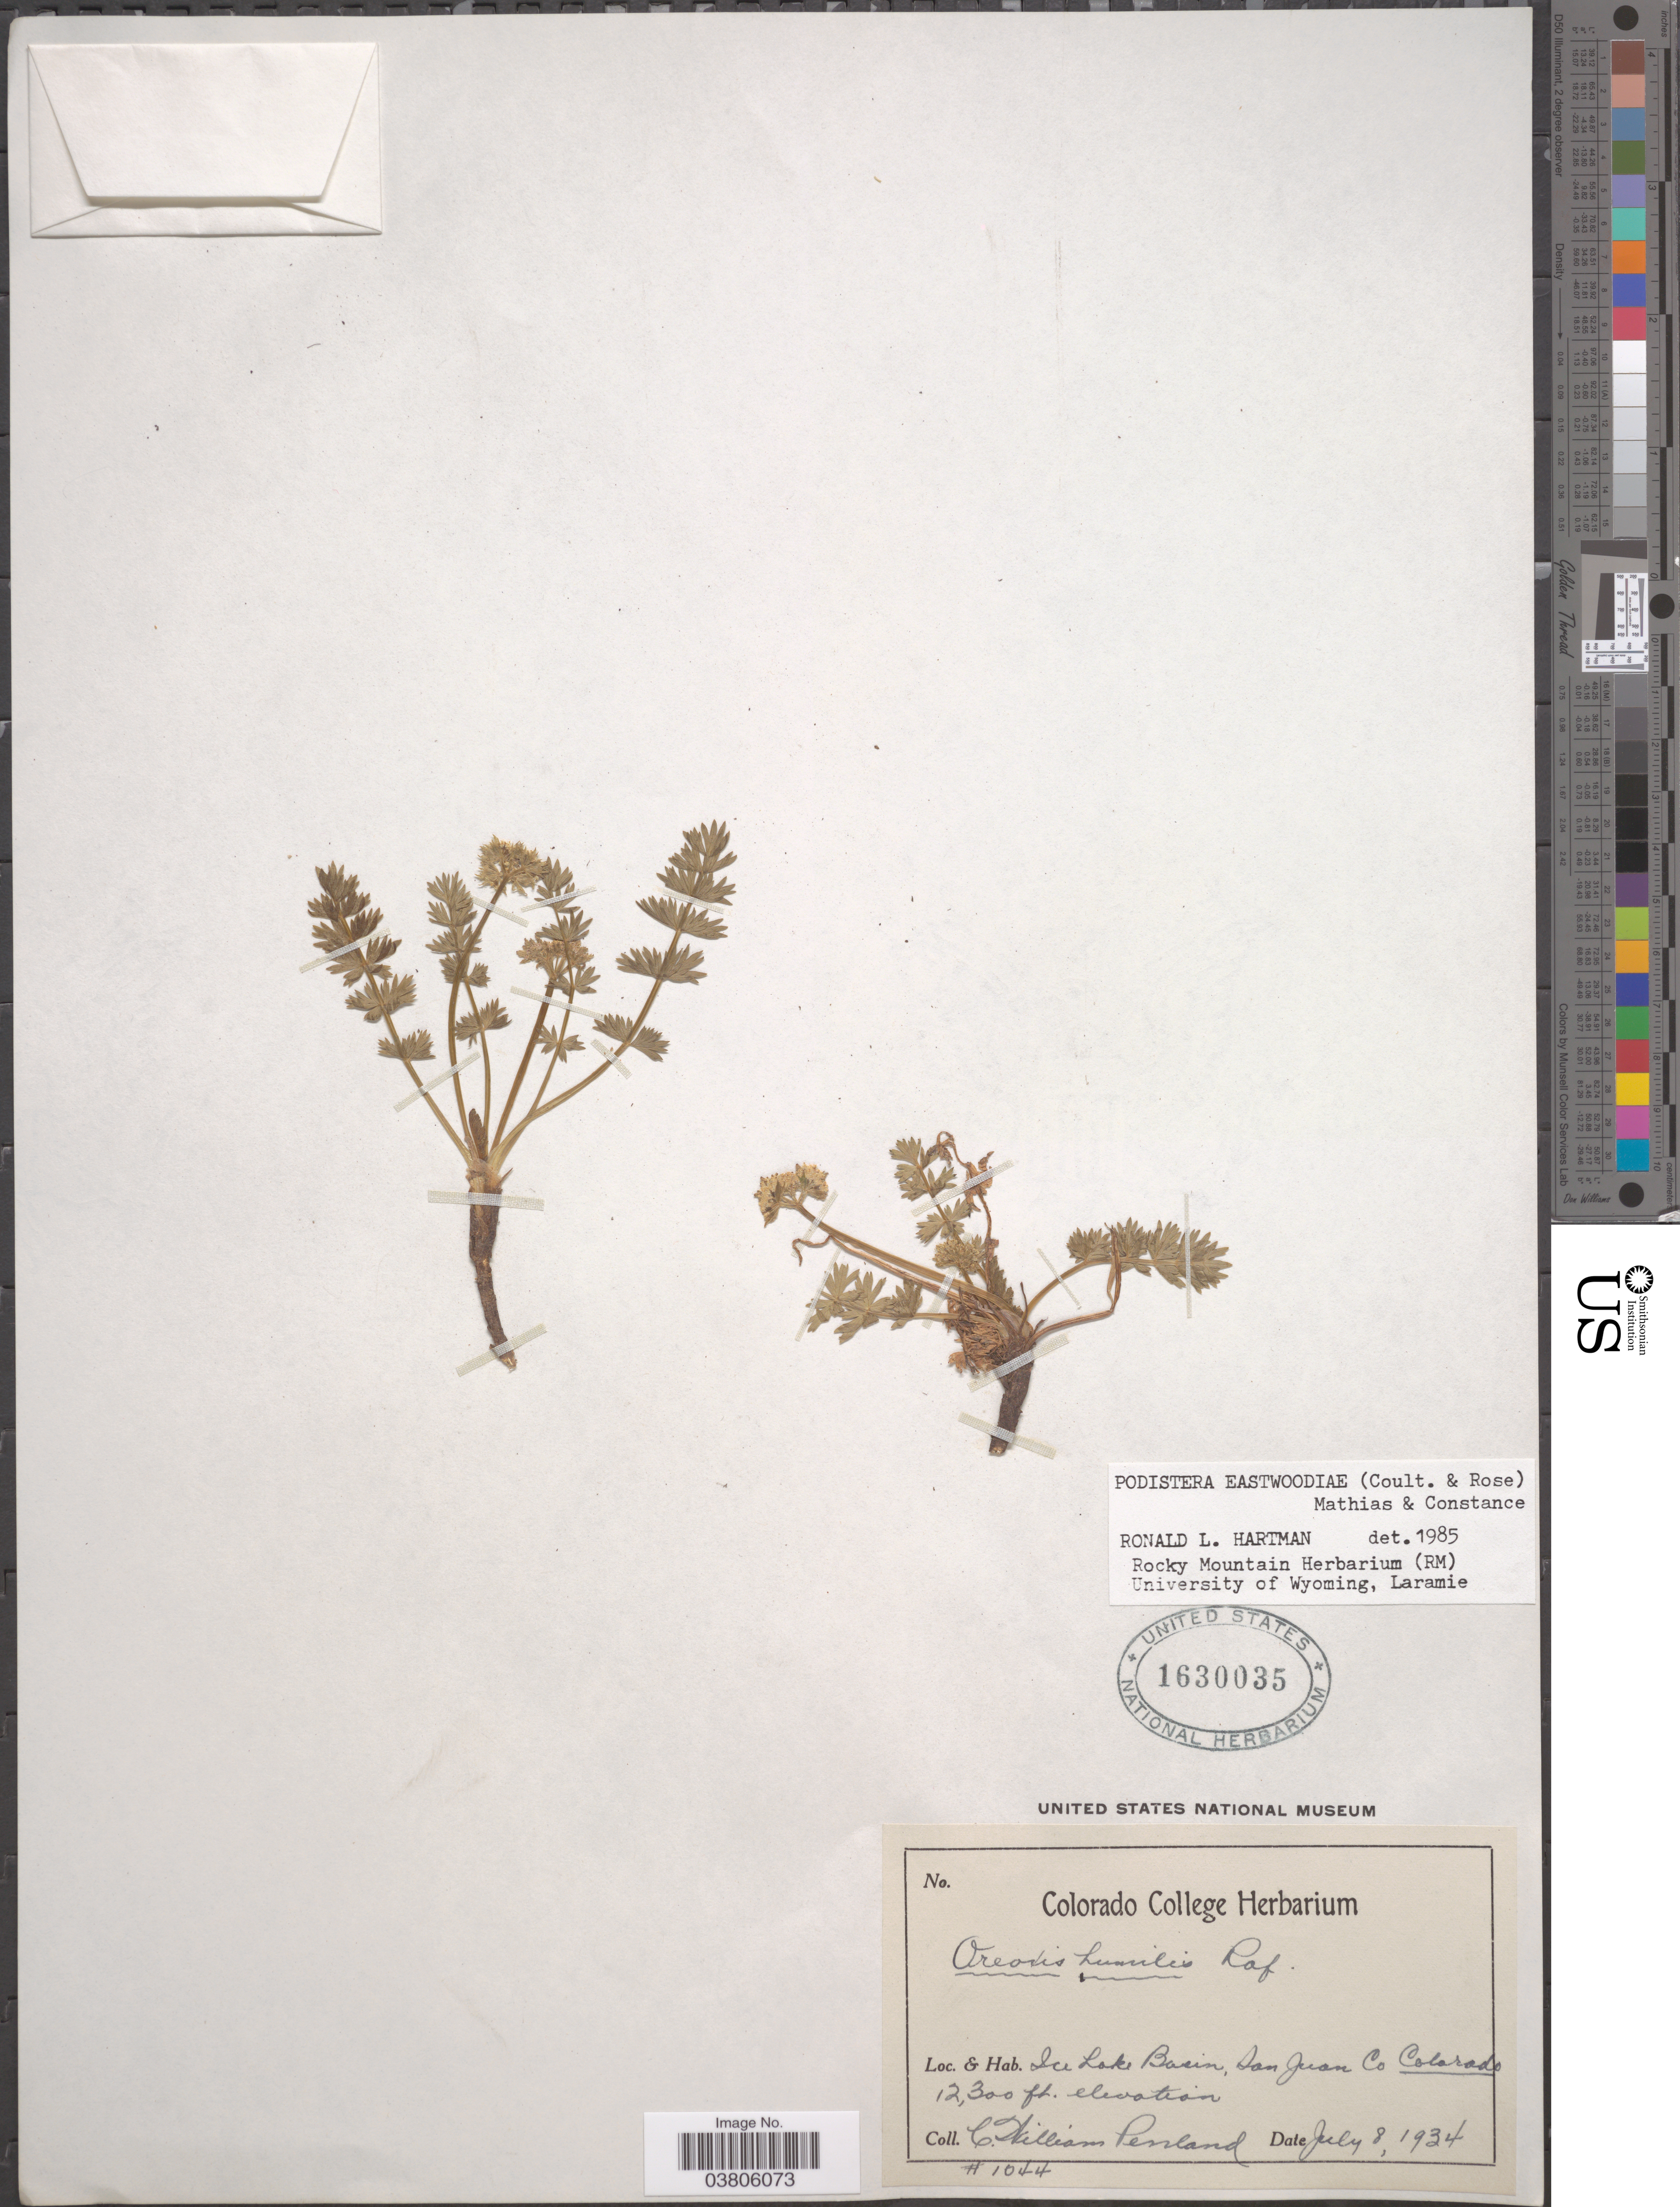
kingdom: Plantae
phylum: Tracheophyta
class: Magnoliopsida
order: Apiales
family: Apiaceae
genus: Podistera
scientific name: Podistera eastwoodiae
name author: (J.M. Coult. & Rose) Mathias & Constance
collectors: C. W. Penland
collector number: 1044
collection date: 1934-07-08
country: United States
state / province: Colorado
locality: Ice Lake Basin, San Juan Co.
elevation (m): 3749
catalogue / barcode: US 1630035